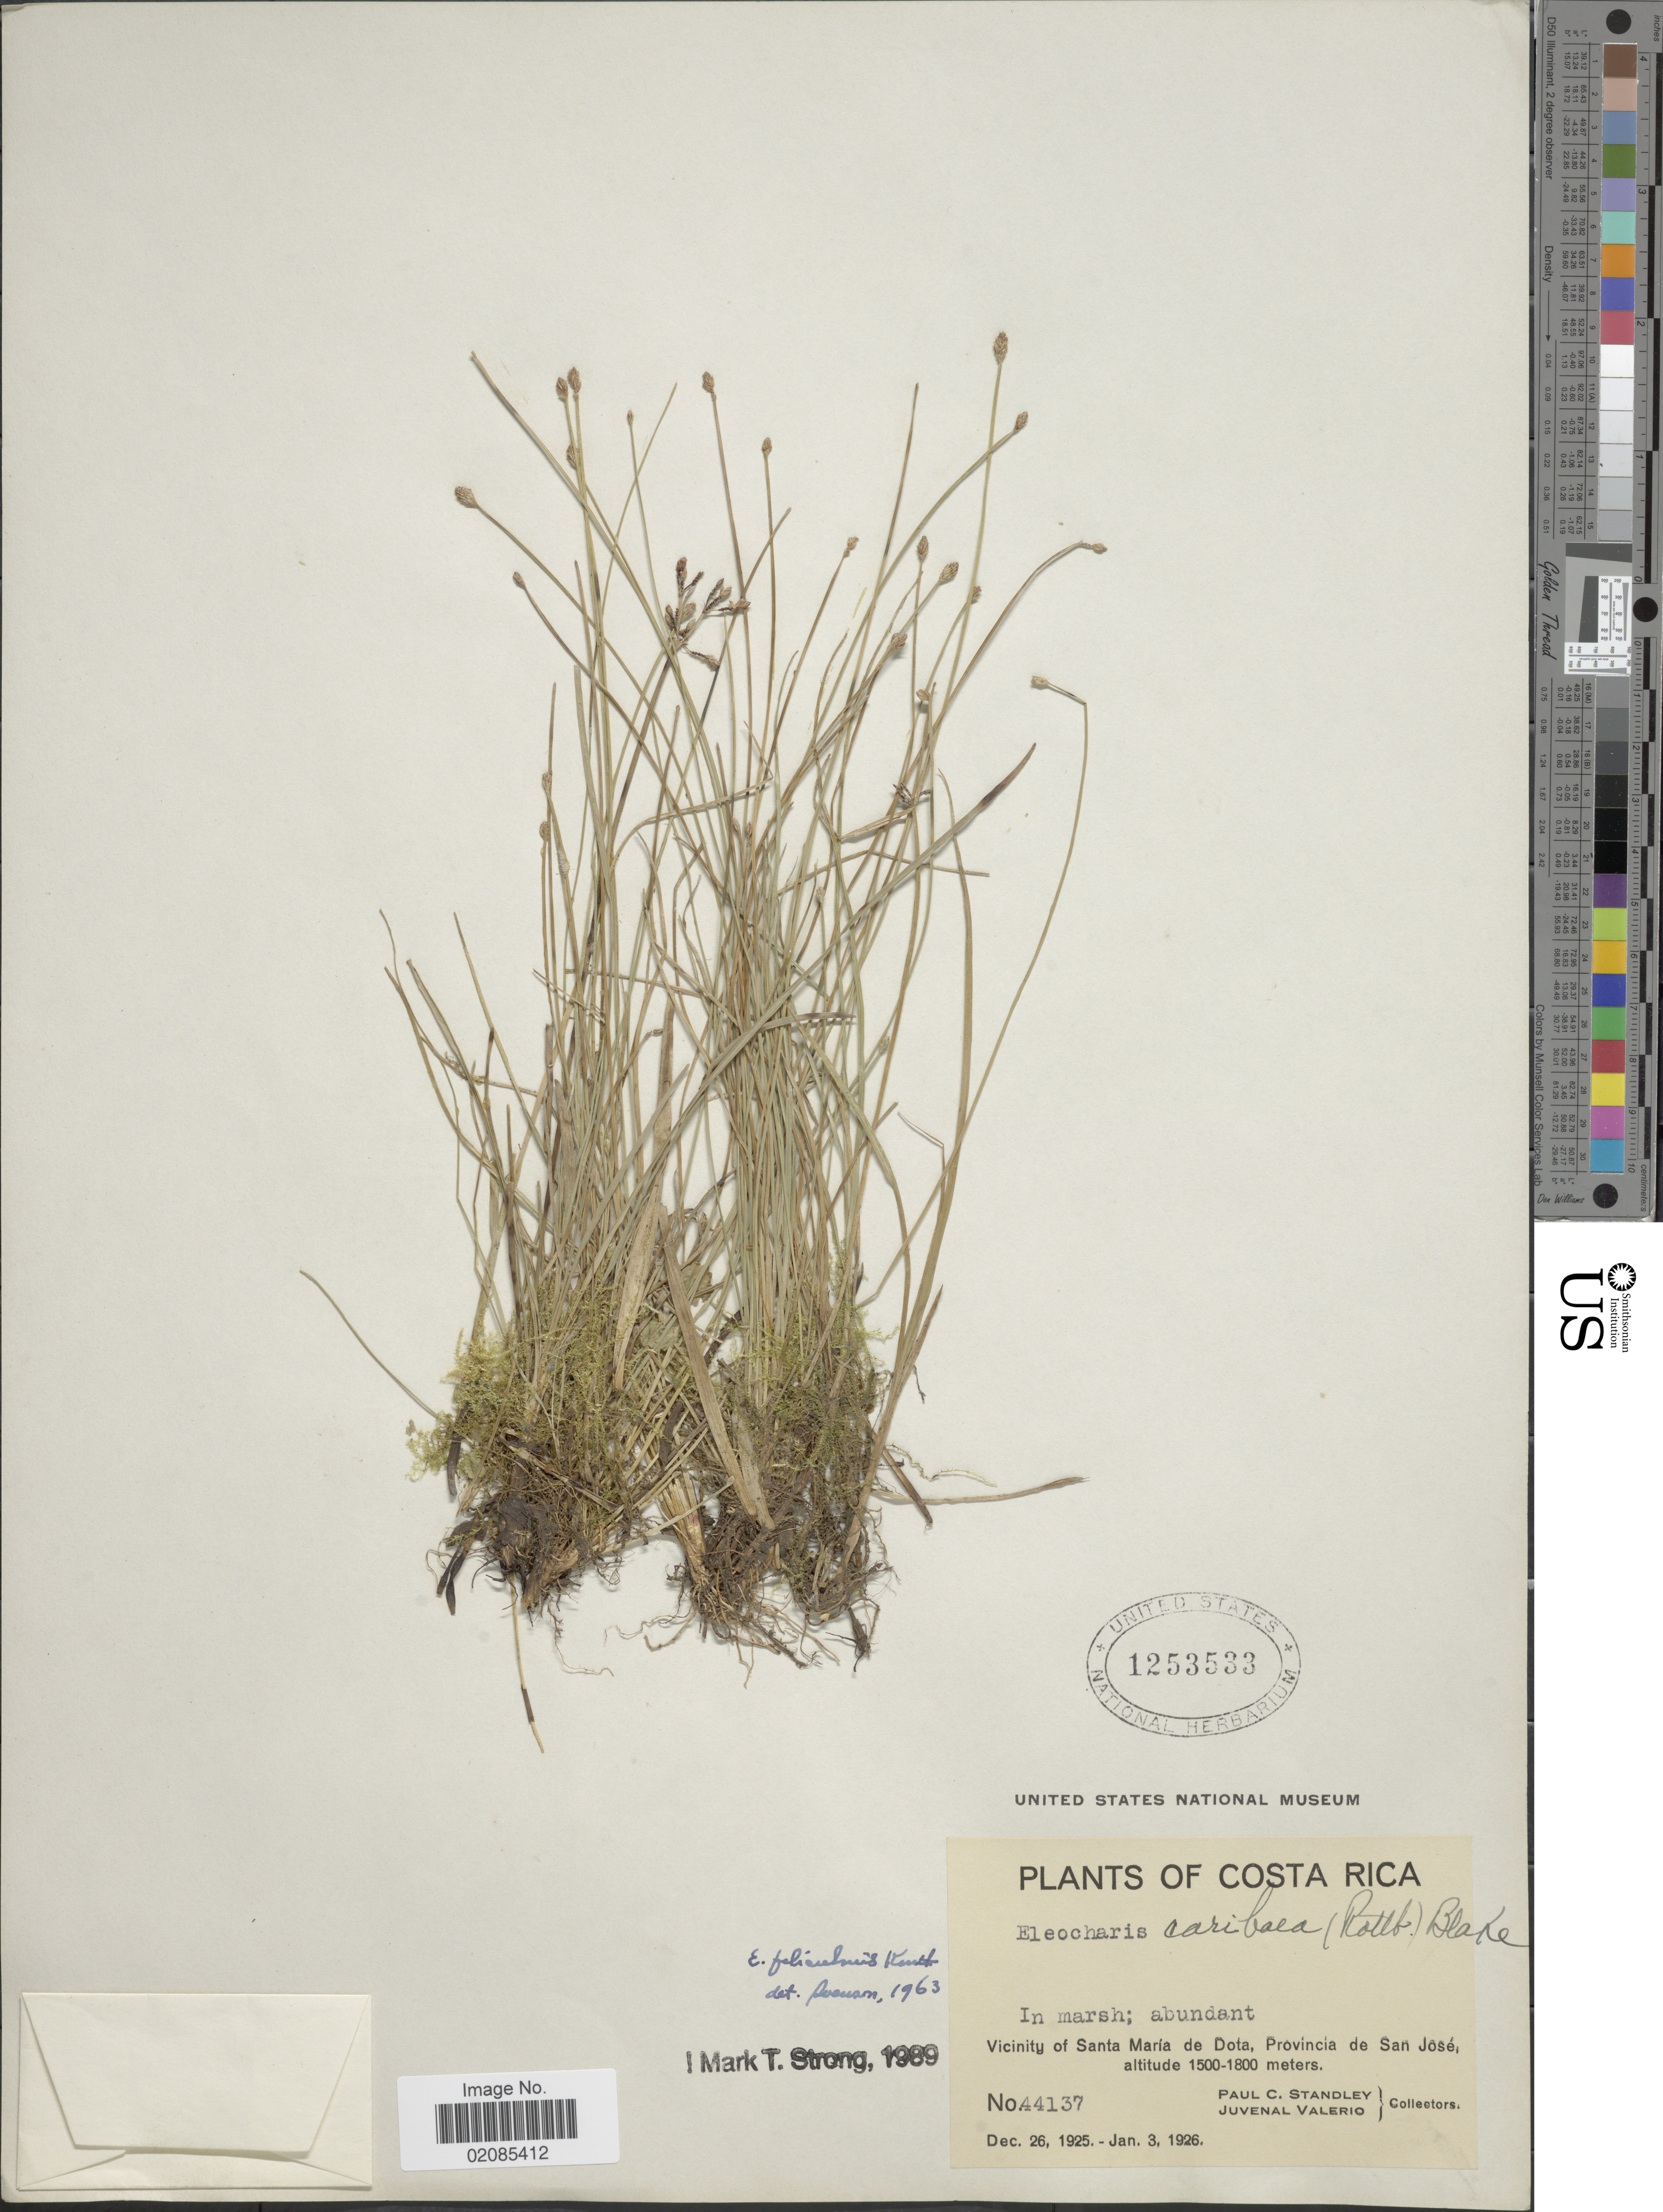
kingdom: Plantae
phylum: Tracheophyta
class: Liliopsida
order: Poales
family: Cyperaceae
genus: Eleocharis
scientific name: Eleocharis filiculmis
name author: Kunth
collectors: P. C. Standley & J. Valerio R.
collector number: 44137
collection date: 1925-12-26/1926-01-03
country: Costa Rica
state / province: San José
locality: Vicinity of Santa Maria de Dota.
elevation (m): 1500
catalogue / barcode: US 1253533